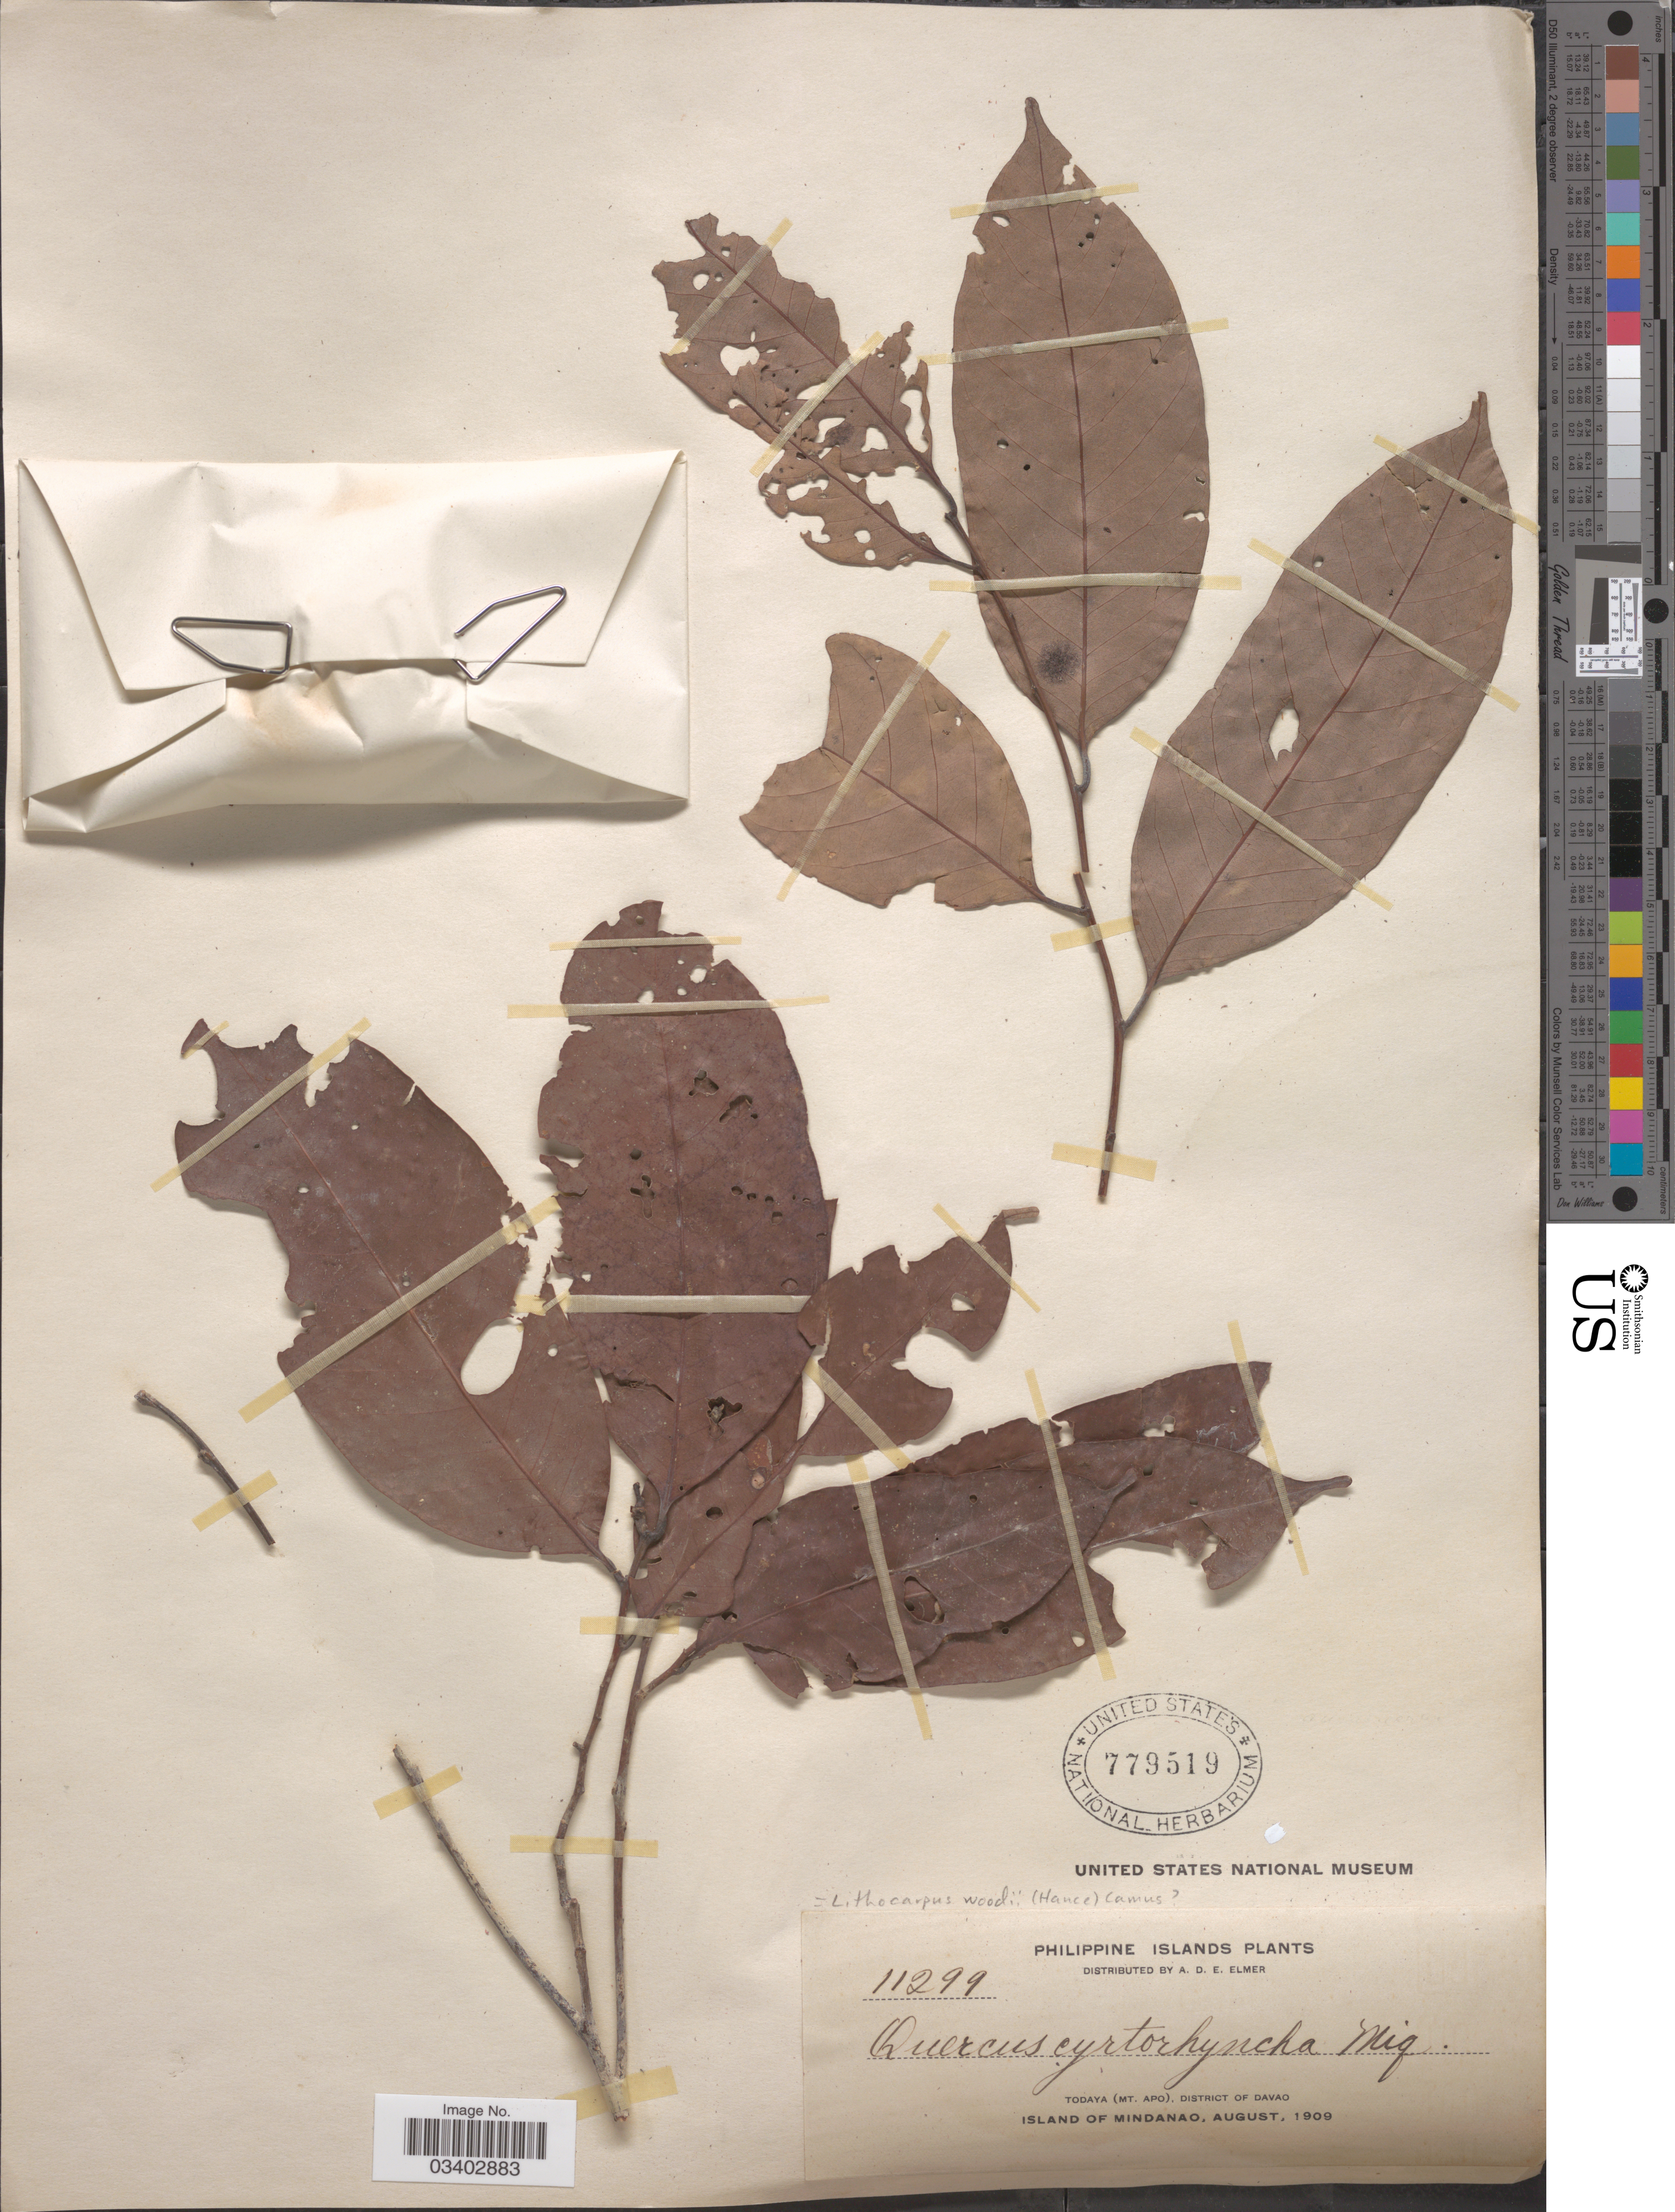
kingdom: Plantae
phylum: Tracheophyta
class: Magnoliopsida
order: Fagales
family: Fagaceae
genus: Lithocarpus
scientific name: Lithocarpus woodii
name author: (Hance) A. Camus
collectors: A. D. E. Elmer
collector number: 11299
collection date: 1909-08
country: Philippines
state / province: Davao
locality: Philippine Islands, Todaya (Mt. Apo), District of Davao, Island of Mindanao.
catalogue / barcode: US 779519